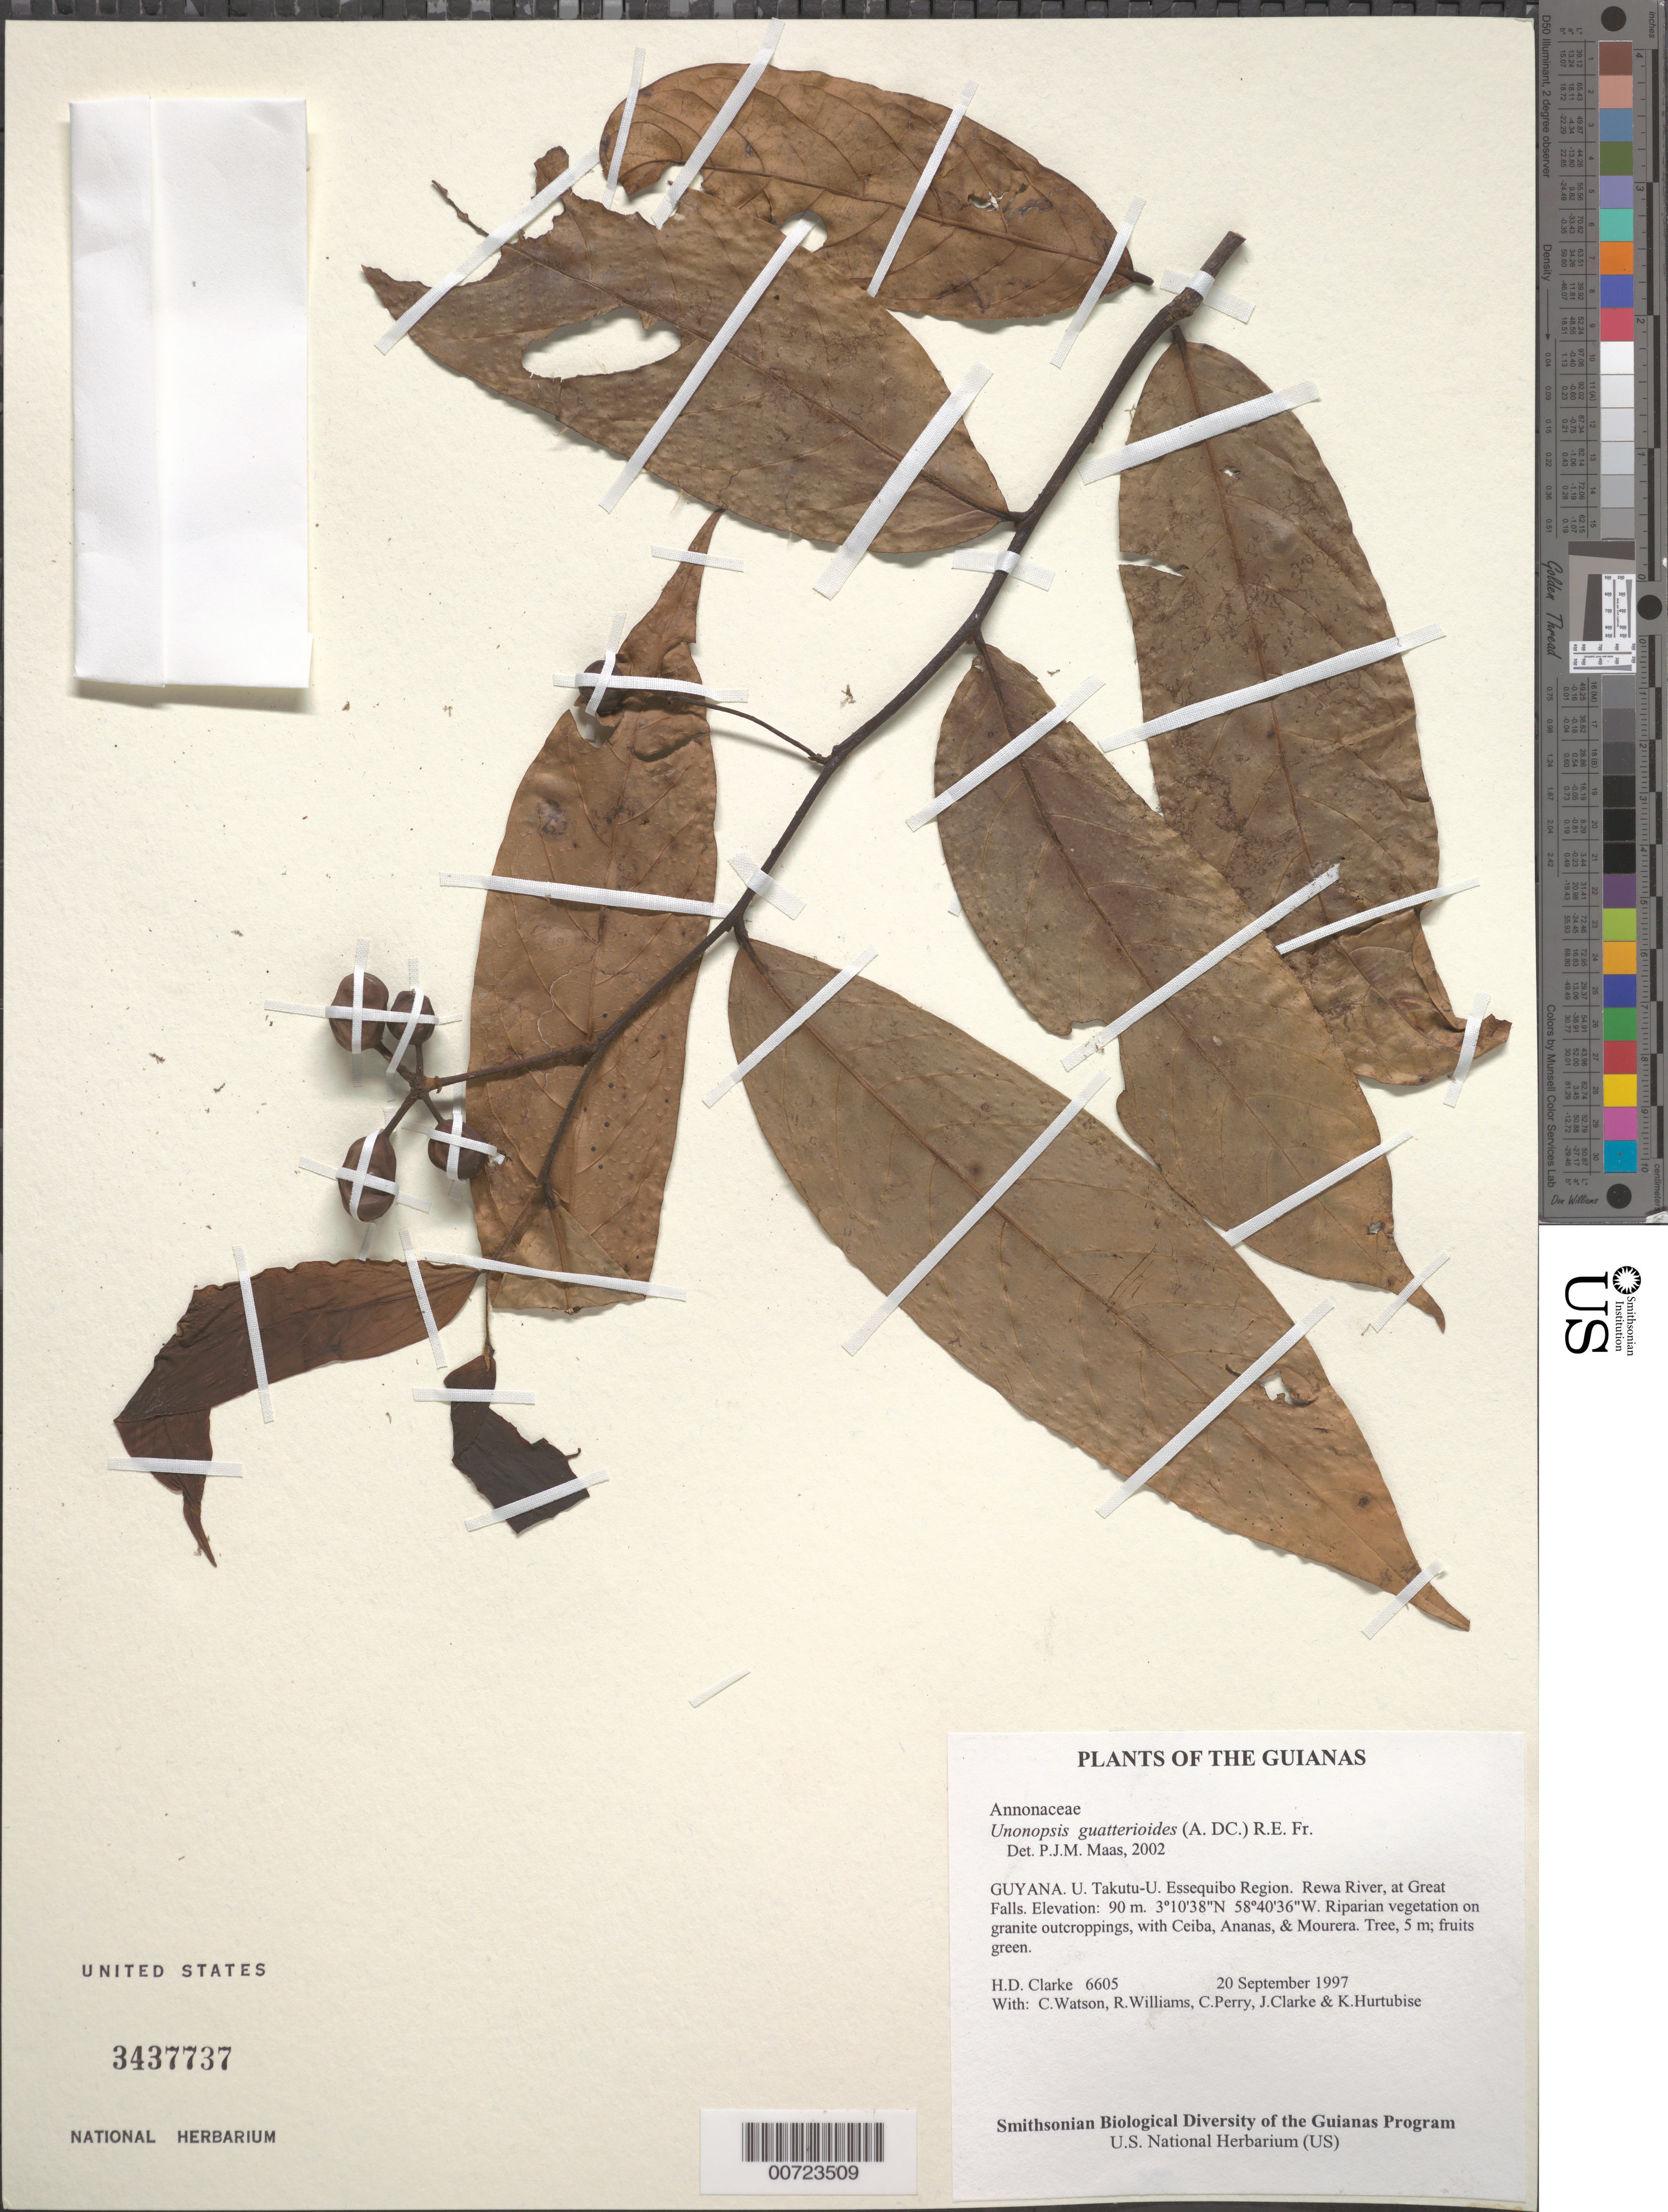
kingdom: Plantae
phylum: Tracheophyta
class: Magnoliopsida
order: Magnoliales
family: Annonaceae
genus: Unonopsis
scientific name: Unonopsis guatterioides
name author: (A. DC.) R.E. Fr.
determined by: Maas, Paul J. M.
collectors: H. D. Clarke, C. Watson, R. Williams, C. Perry, J. Clarke & K. Hurtubise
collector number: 6605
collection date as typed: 20 September 1997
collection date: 1997-09-20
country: Guyana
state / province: U. Takutu-U. Essequibo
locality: Rewa River, at Great Falls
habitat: Riparian vegetation on granite outcroppings, with Ceiba, Ananas, & Mourera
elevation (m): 90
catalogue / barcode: US 3437737